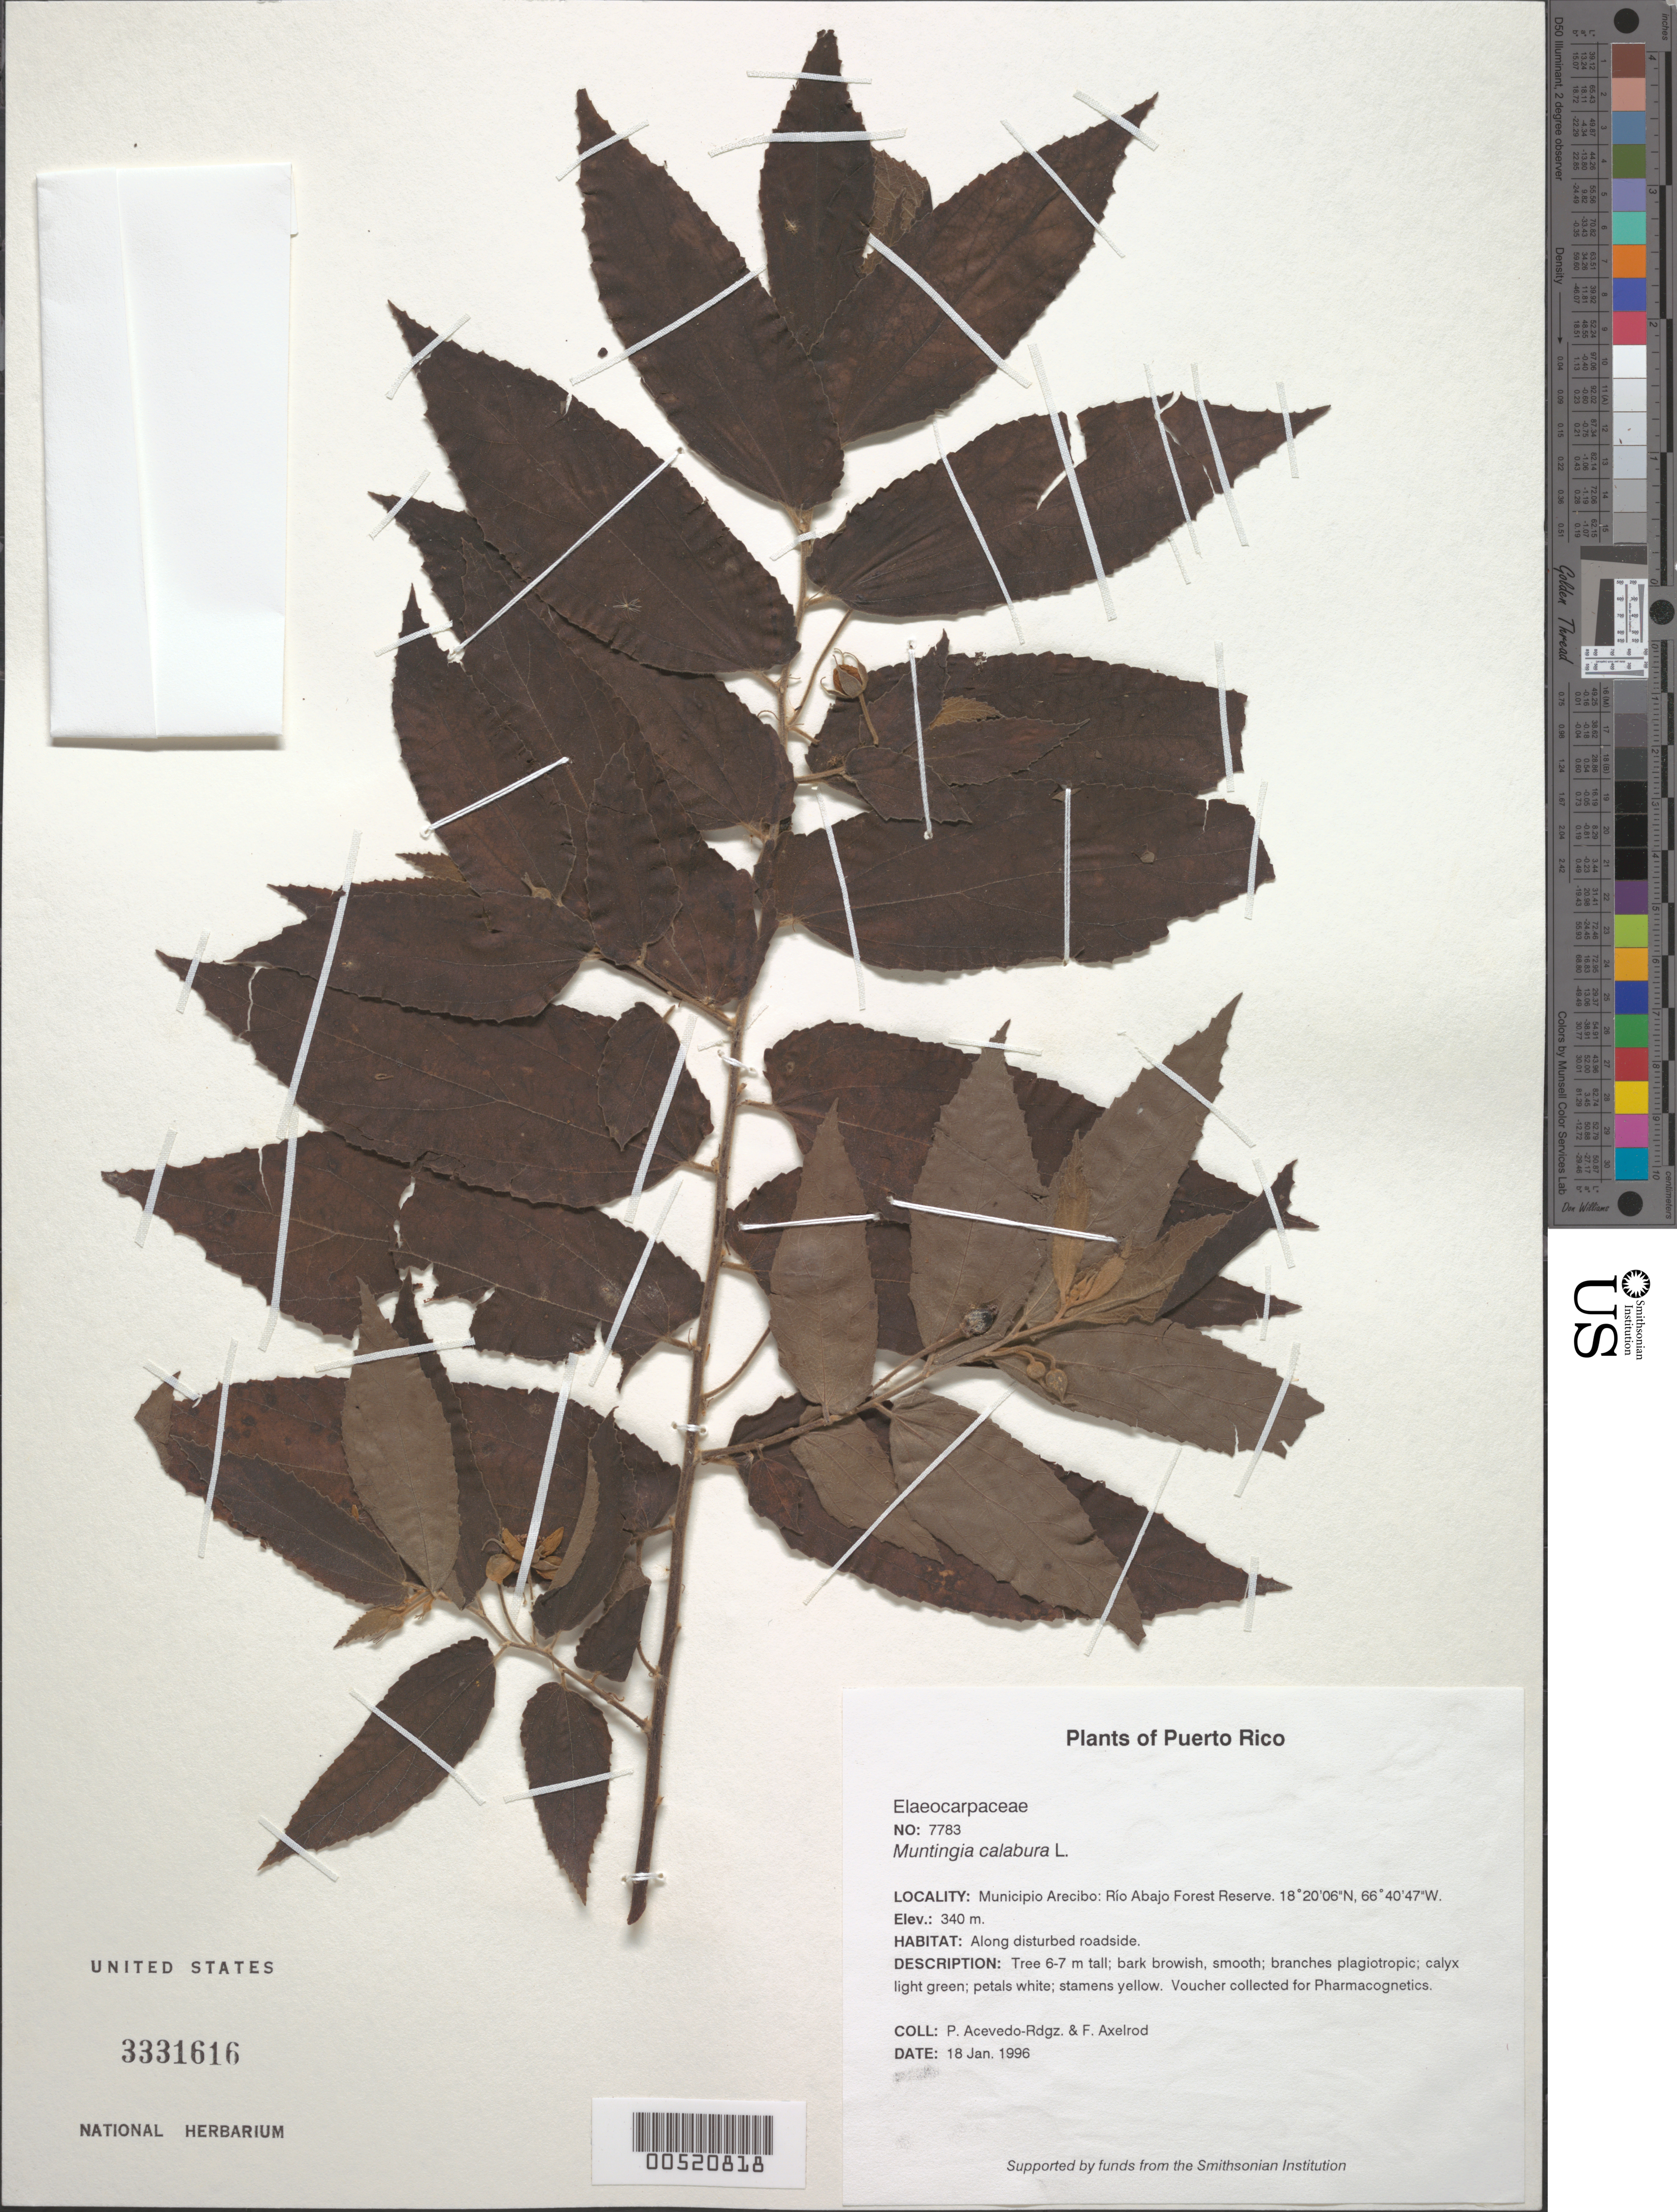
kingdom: Plantae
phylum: Tracheophyta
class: Magnoliopsida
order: Malvales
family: Muntingiaceae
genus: Muntingia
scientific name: Muntingia calabura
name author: L.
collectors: P. Acevedo-Rodr. & F. S. Axelrod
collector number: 7783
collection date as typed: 18 Jan 1996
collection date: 1996-01-18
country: Puerto Rico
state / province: Arecibo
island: Puerto Rico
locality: Arecibo; Río Abajo Forest Reserve.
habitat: Moist forest on limestone substrate.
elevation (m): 340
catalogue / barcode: US 3331616